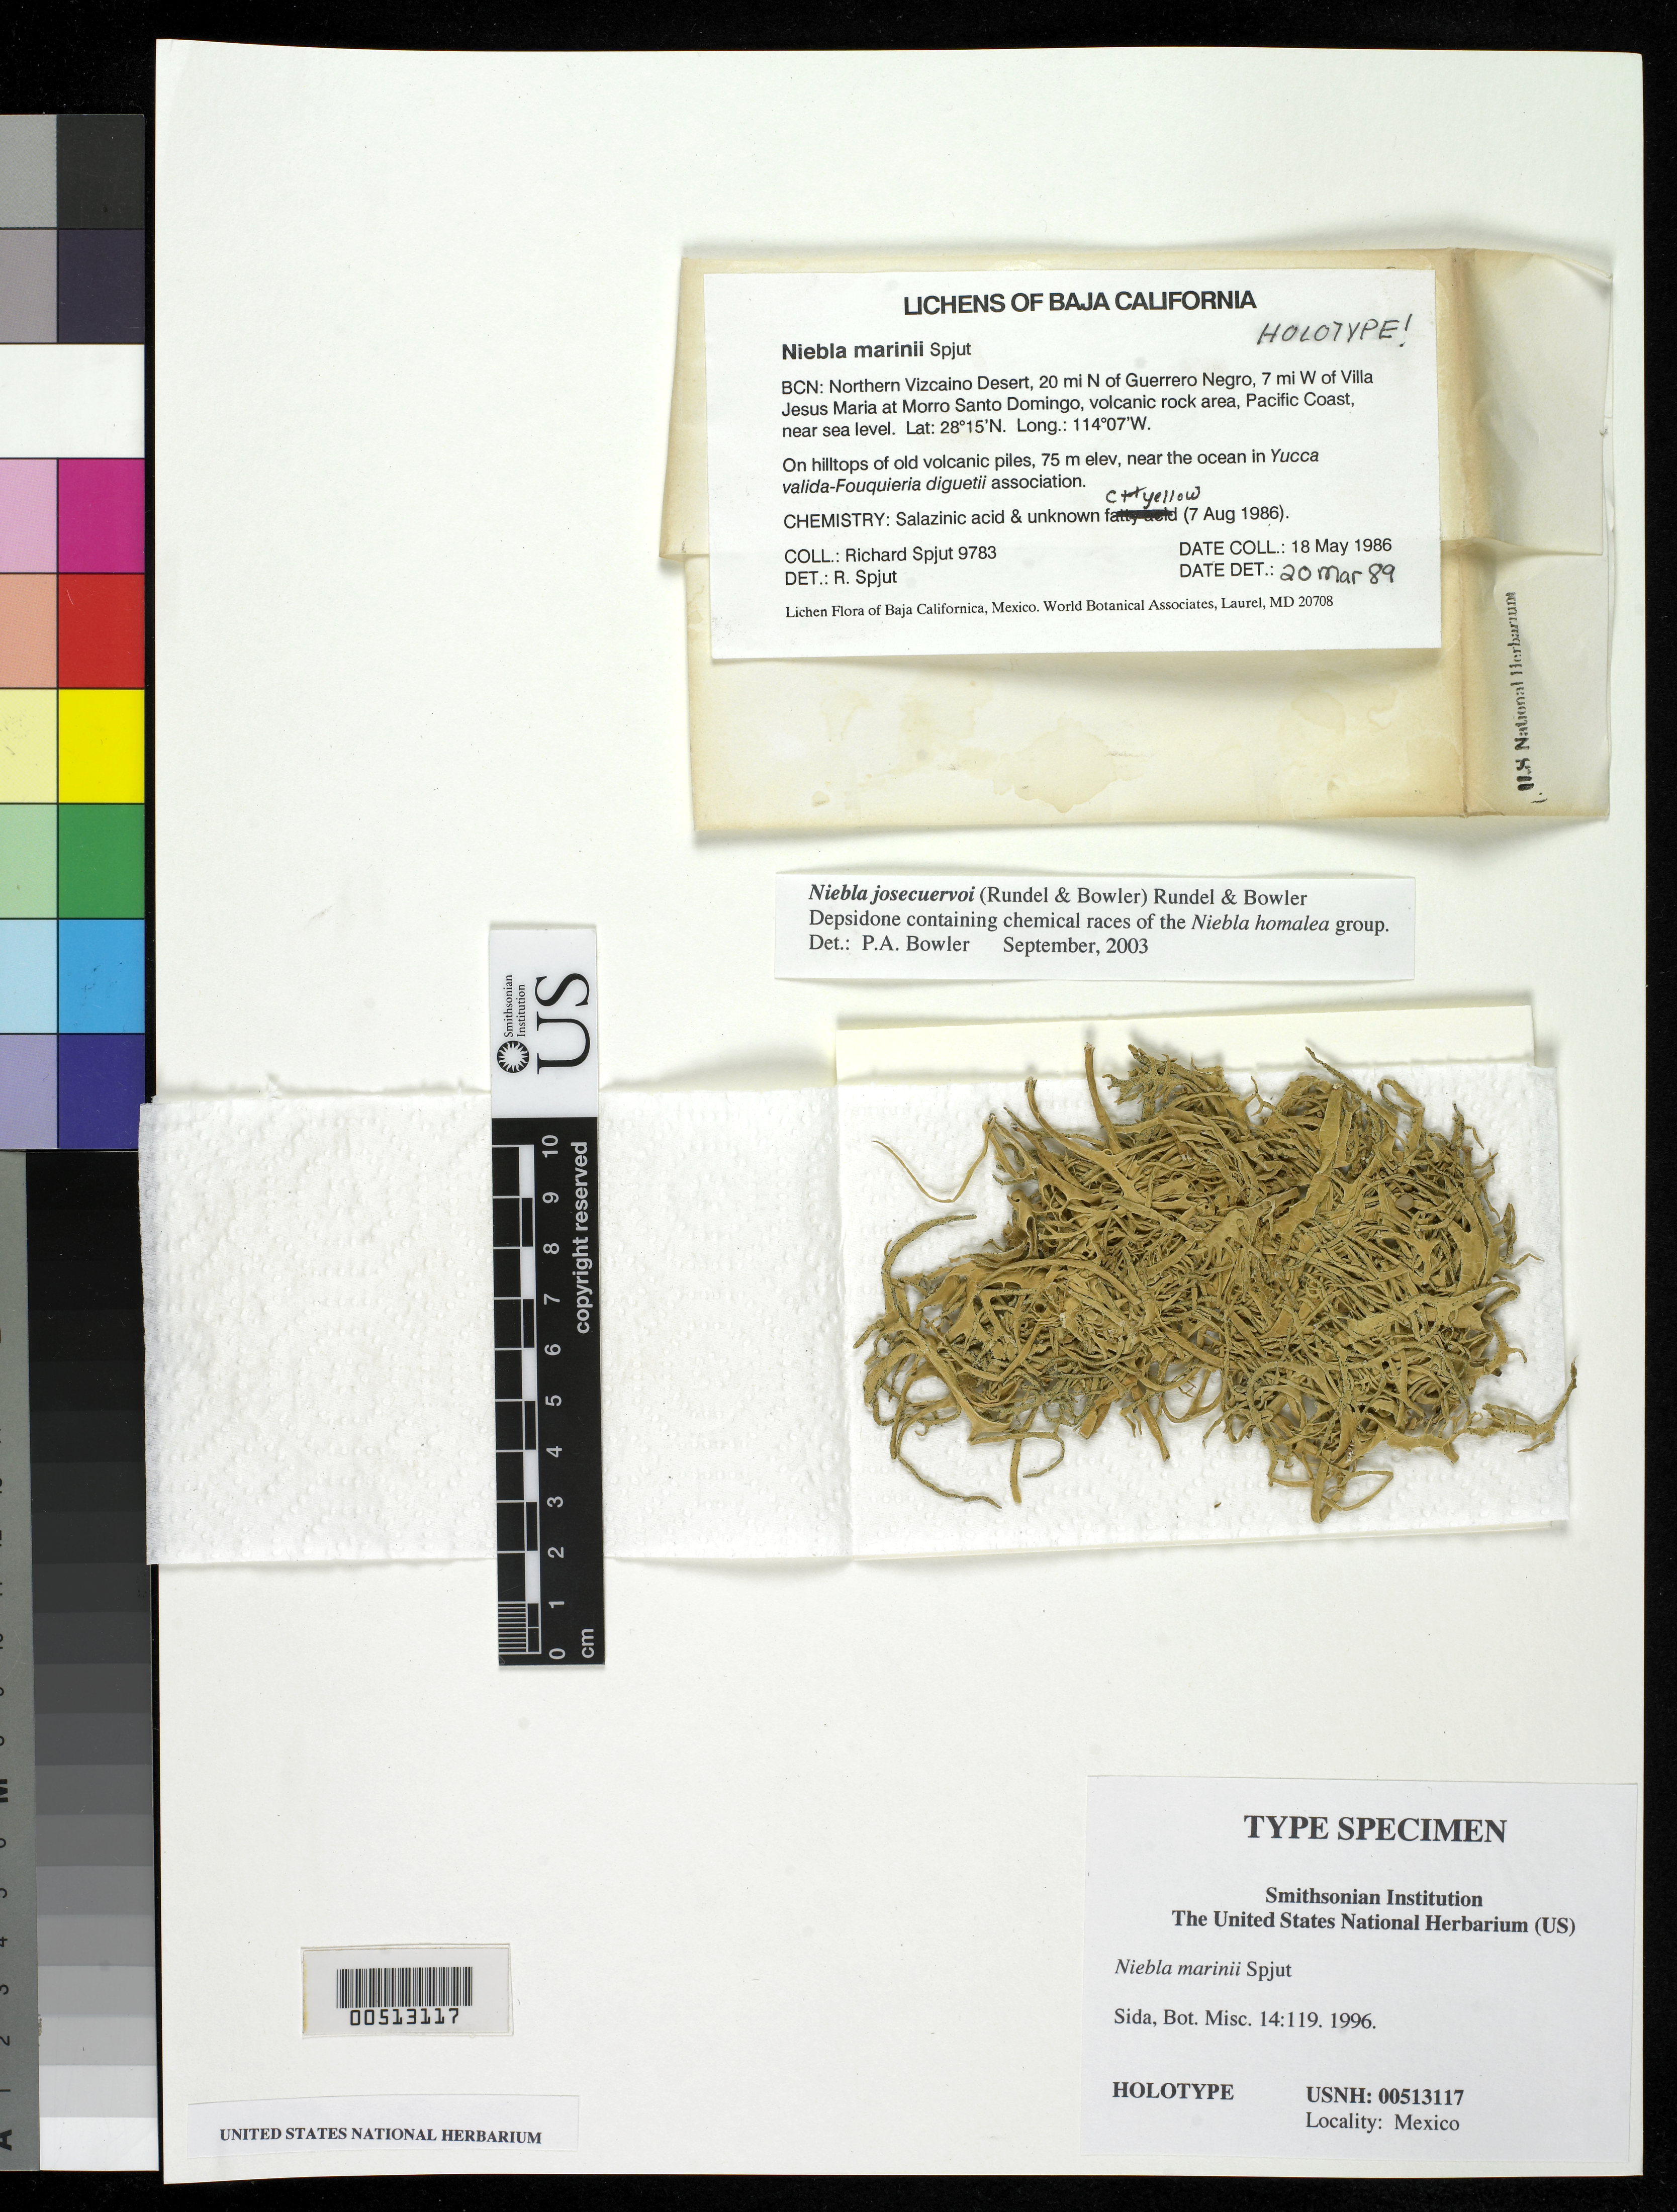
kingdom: Fungi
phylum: Ascomycota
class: Lecanoromycetes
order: Lecanorales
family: Ramalinaceae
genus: Niebla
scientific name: Niebla marinii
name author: Spjut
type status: Holotype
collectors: R. Spjut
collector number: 9783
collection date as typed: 18 May 1986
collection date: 1986-05-18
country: Mexico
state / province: Baja California Norte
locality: Northern Vizcaino Desert, 20 mi N of Guerrero Negro, 7 km W of Villa Jesus Maria at Morro Santo Domingo, Pacific coast